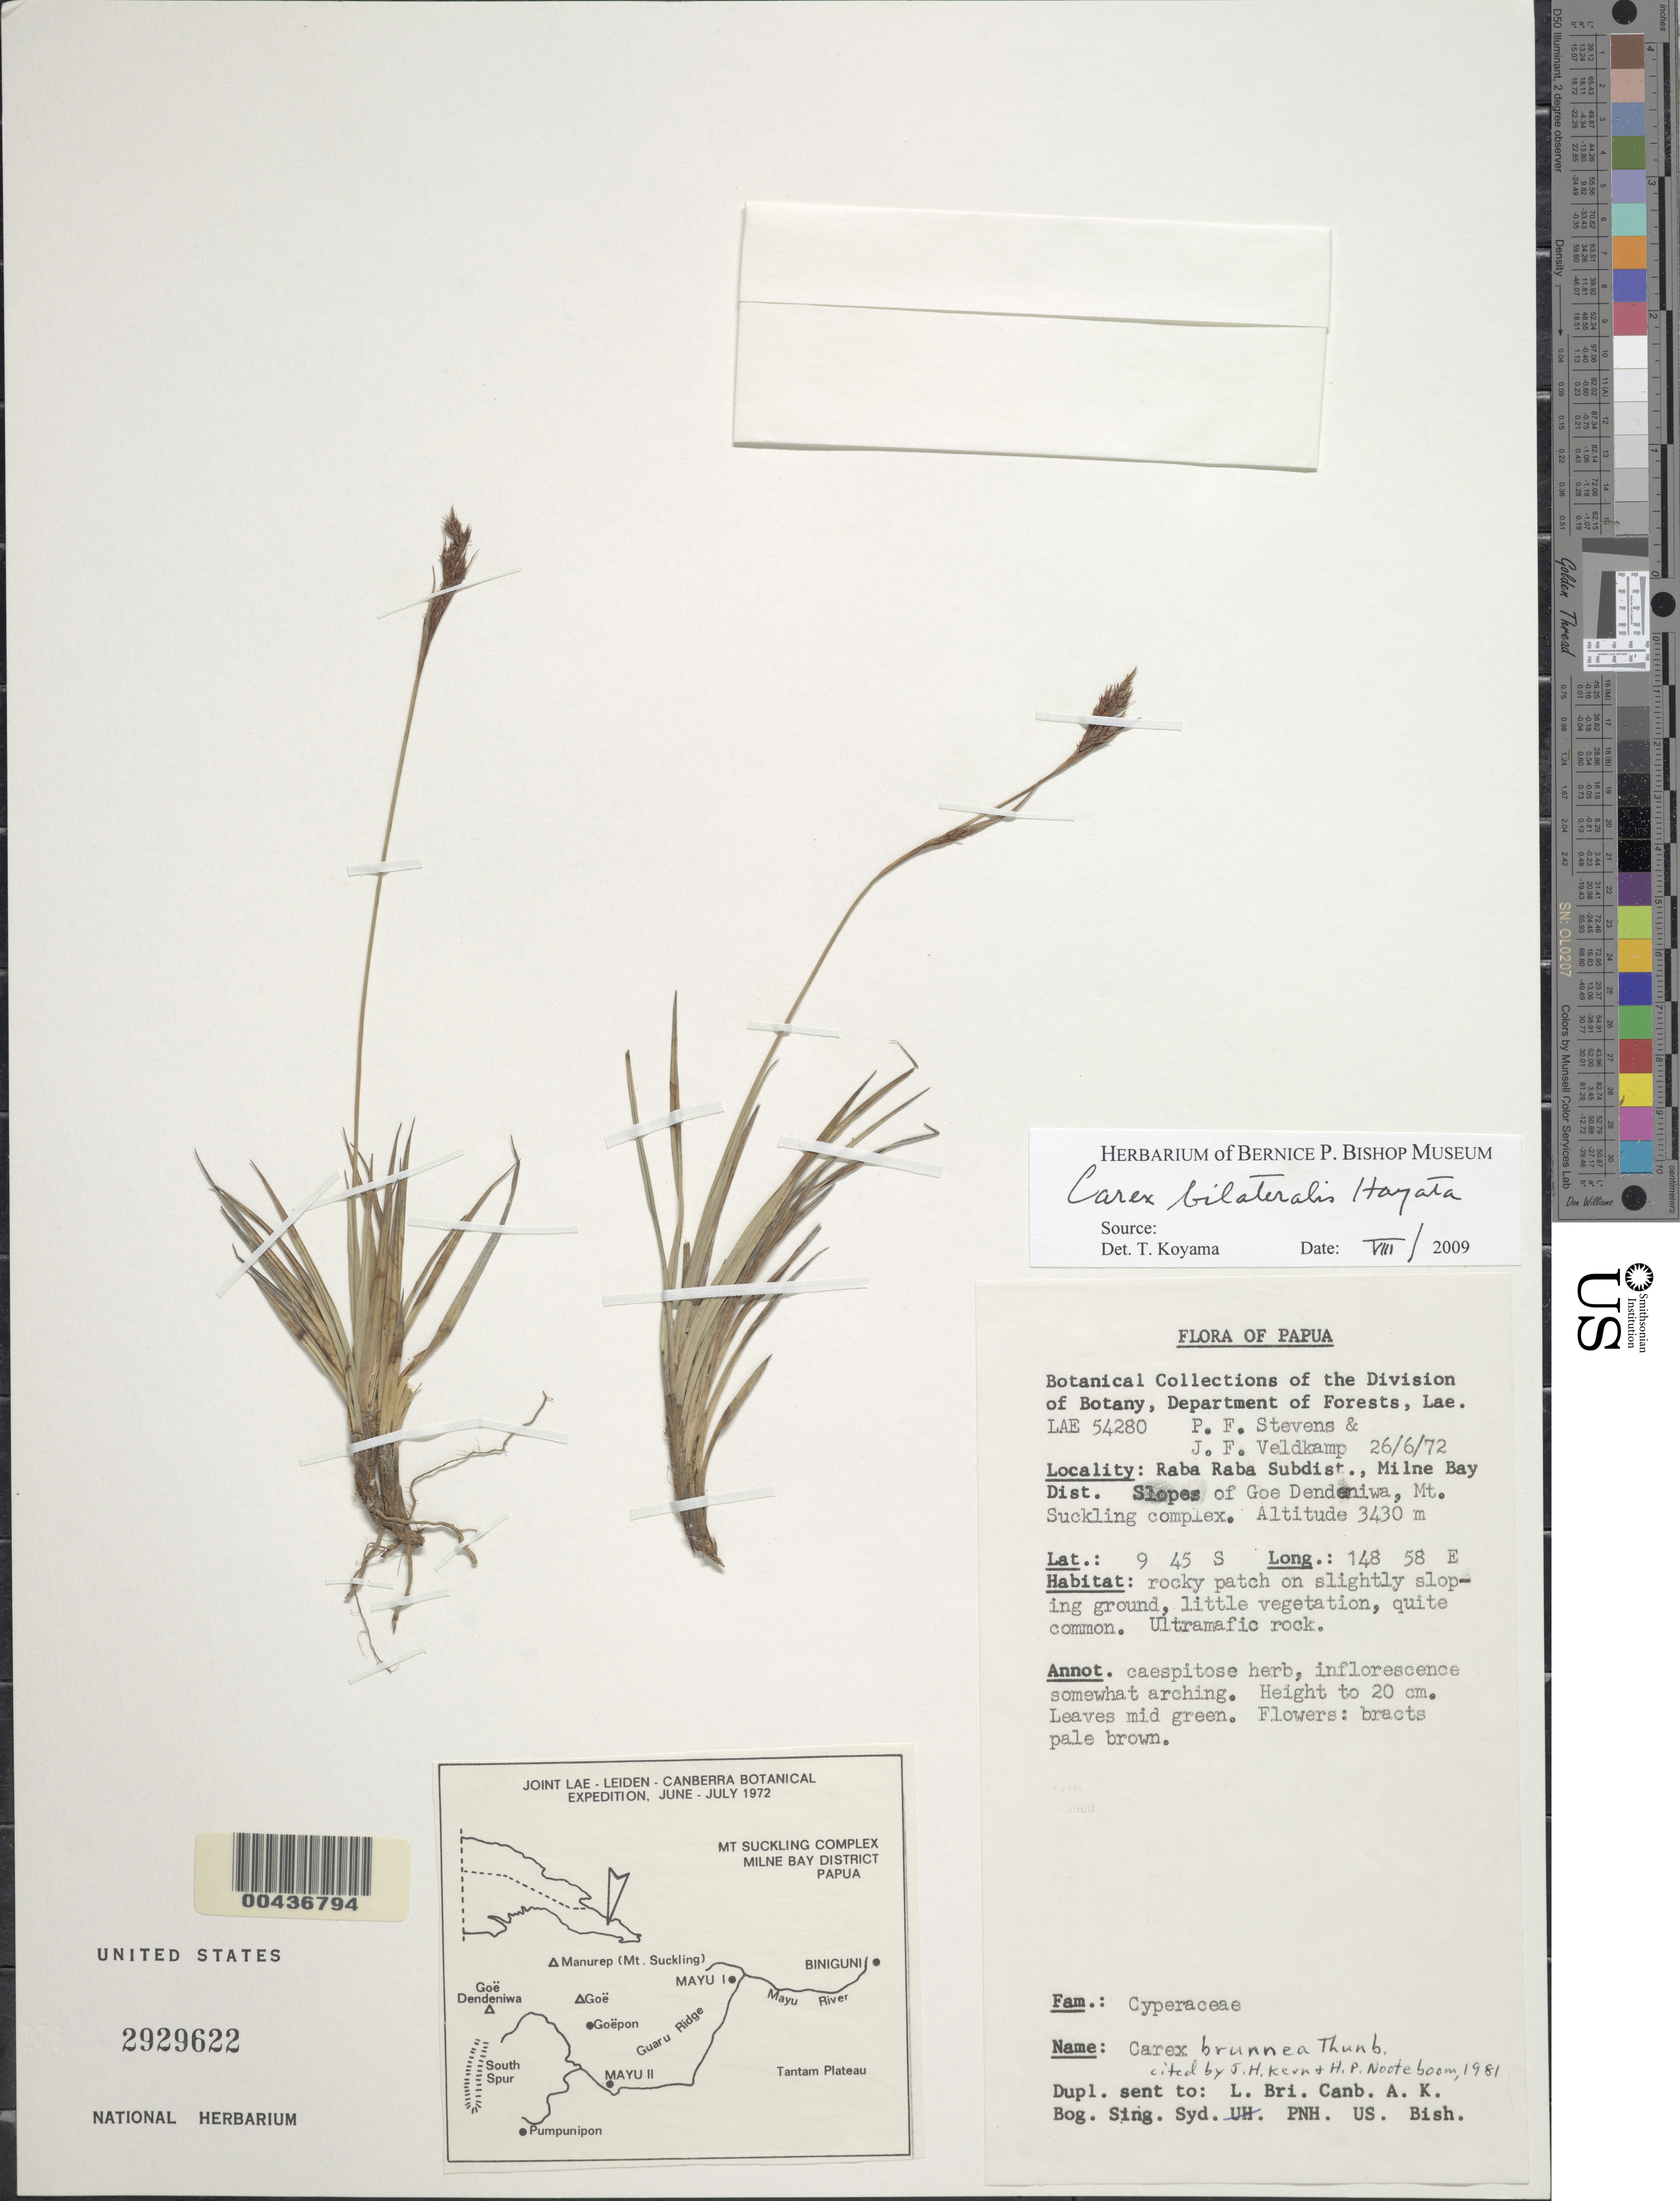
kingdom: Plantae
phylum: Tracheophyta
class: Liliopsida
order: Poales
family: Cyperaceae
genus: Carex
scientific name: Carex bilateralis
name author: Hayata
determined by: Koyama, Tetsuo M.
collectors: J. F. Veldkamp & P. F. Stevens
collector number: Lae 54280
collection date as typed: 26 Jun 1972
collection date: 1972-06-26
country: Papua New Guinea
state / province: Milne Bay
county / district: Baniara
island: New Guinea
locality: Slopes of Goe Dendeniwa, Mt Suckling Complex, Raba Raba Subdist. [Raba Raba Subdistrict = Baniara District.]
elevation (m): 3430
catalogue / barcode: US 2929622